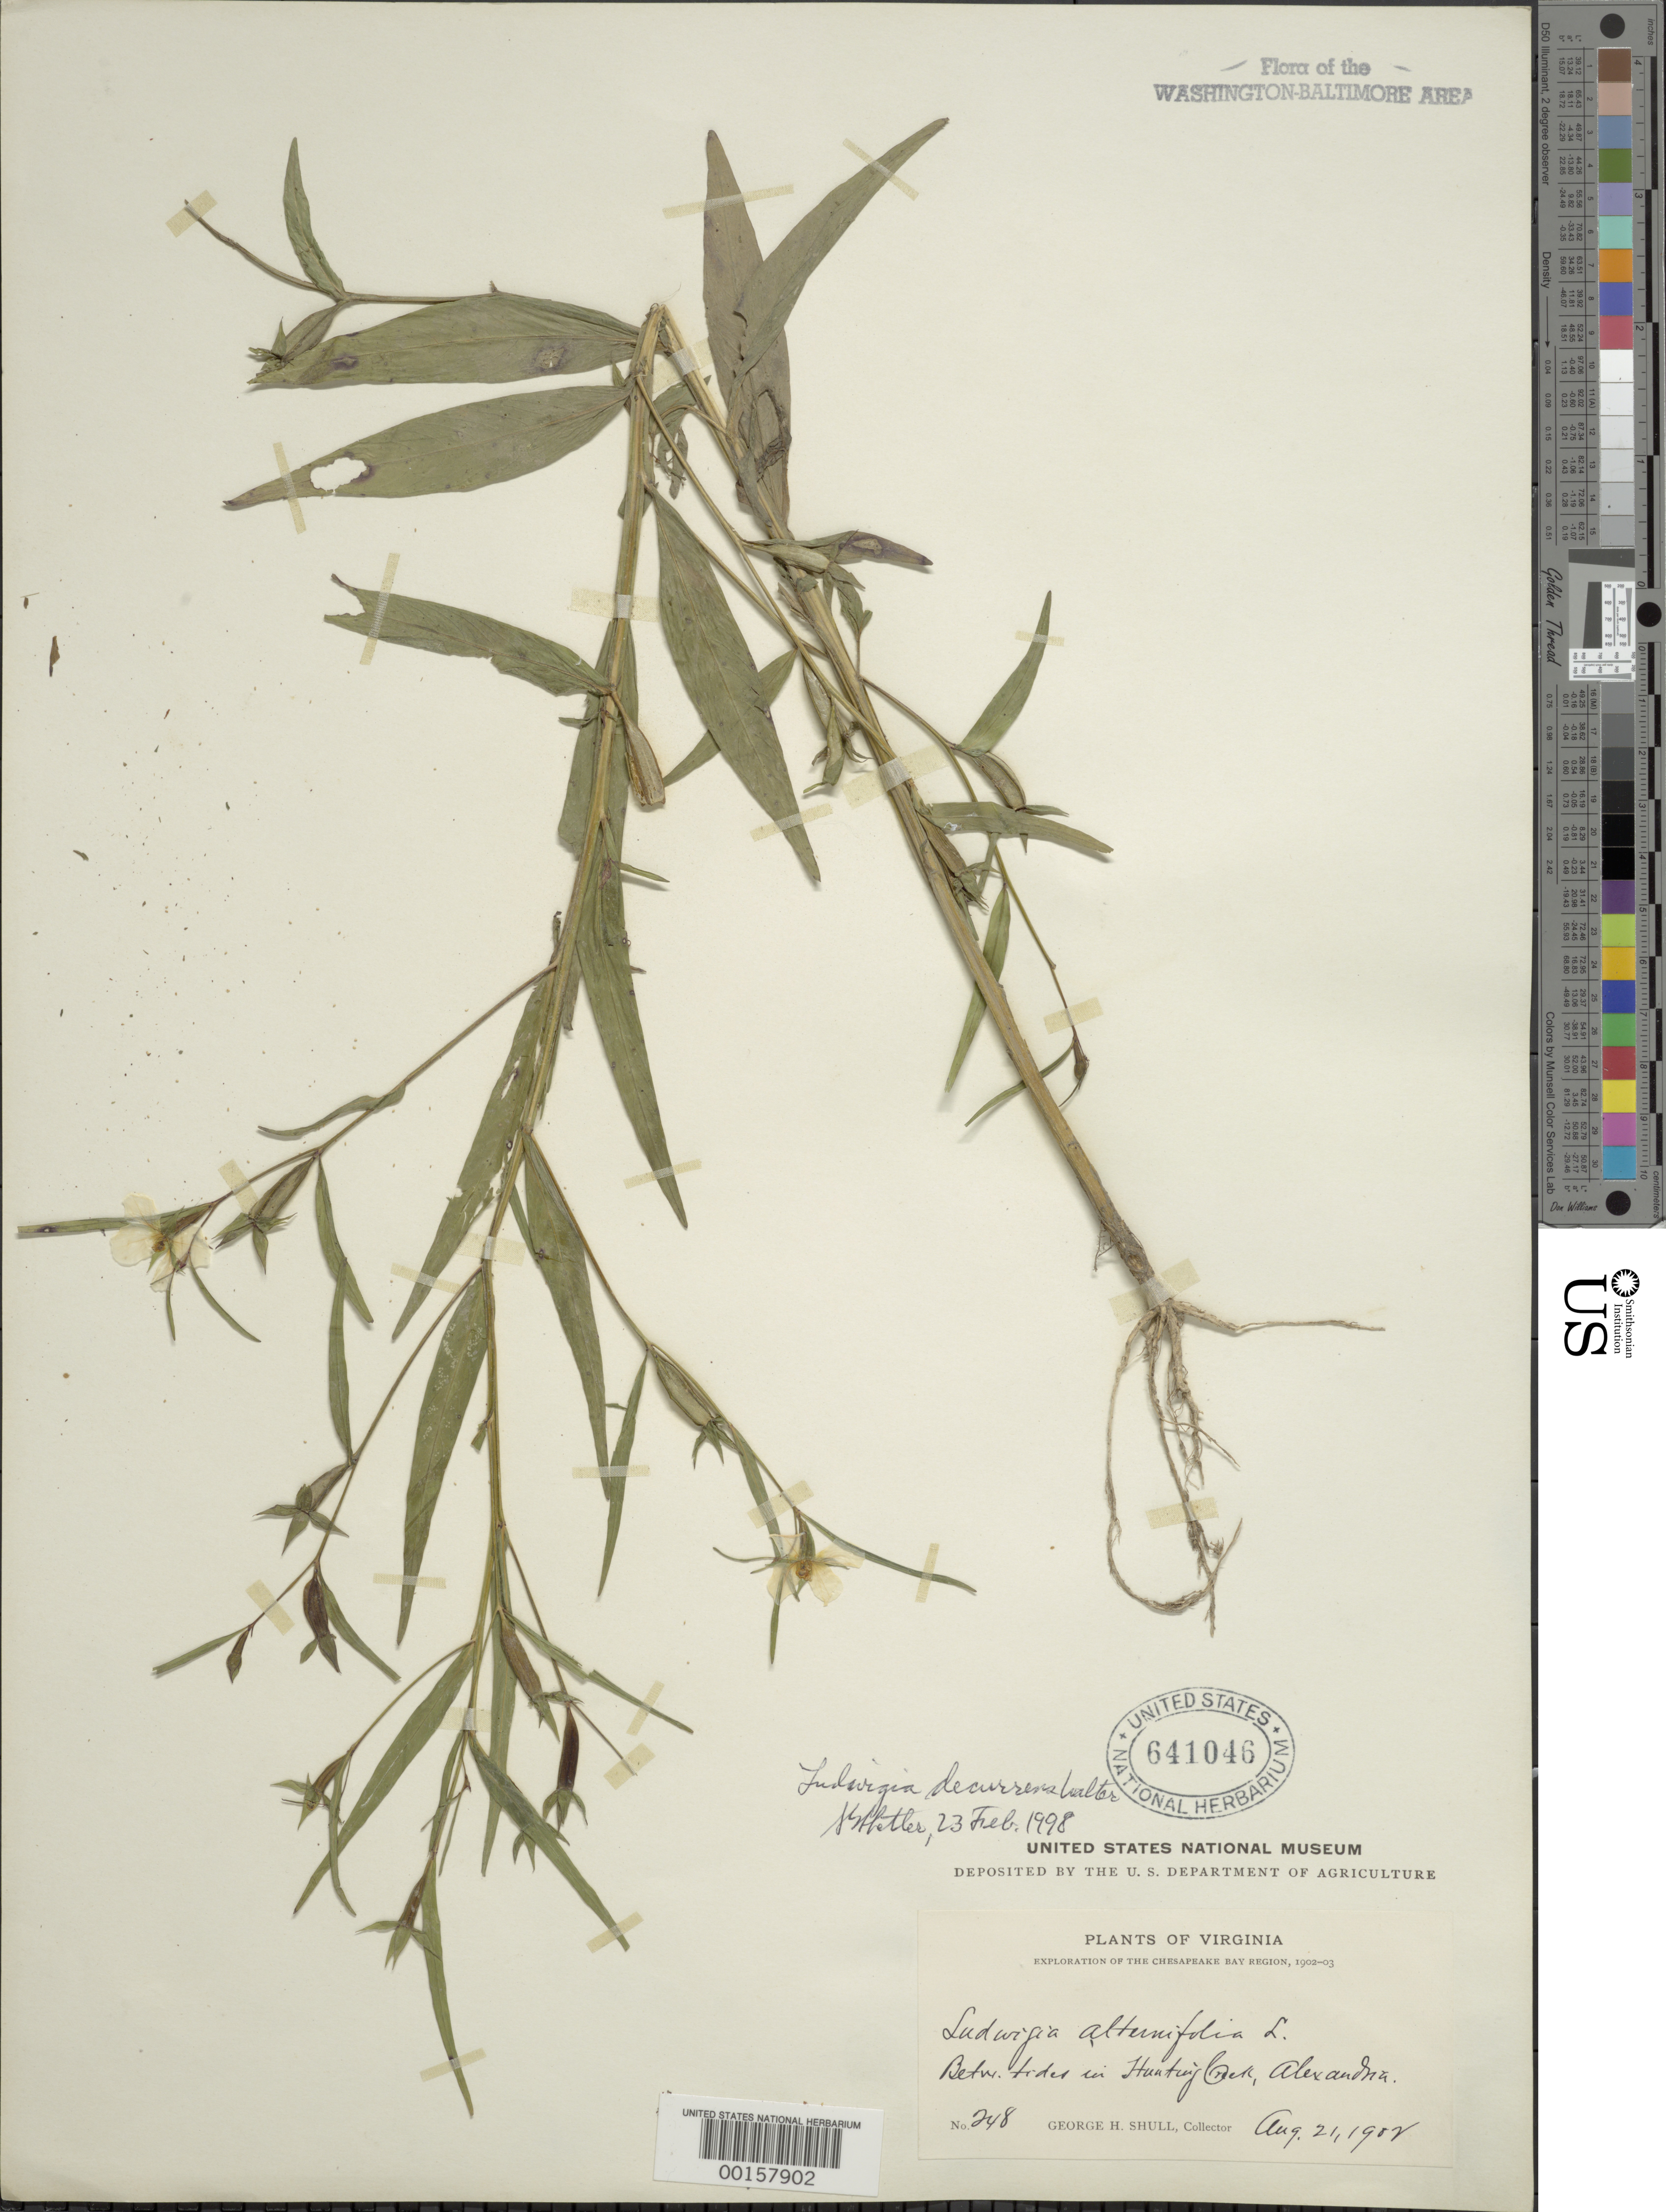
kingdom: Plantae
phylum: Tracheophyta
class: Magnoliopsida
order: Myrtales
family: Onagraceae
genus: Ludwigia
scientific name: Ludwigia decurrens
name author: Walter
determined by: Shetler, Stanwyn G., (US), NMNH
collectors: G. H. Shull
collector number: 248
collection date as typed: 21 Aug 1902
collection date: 1902-08-21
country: United States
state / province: Virginia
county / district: Fairfax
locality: Hunting Creek, Alexandria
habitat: Between tides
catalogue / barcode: US 641046